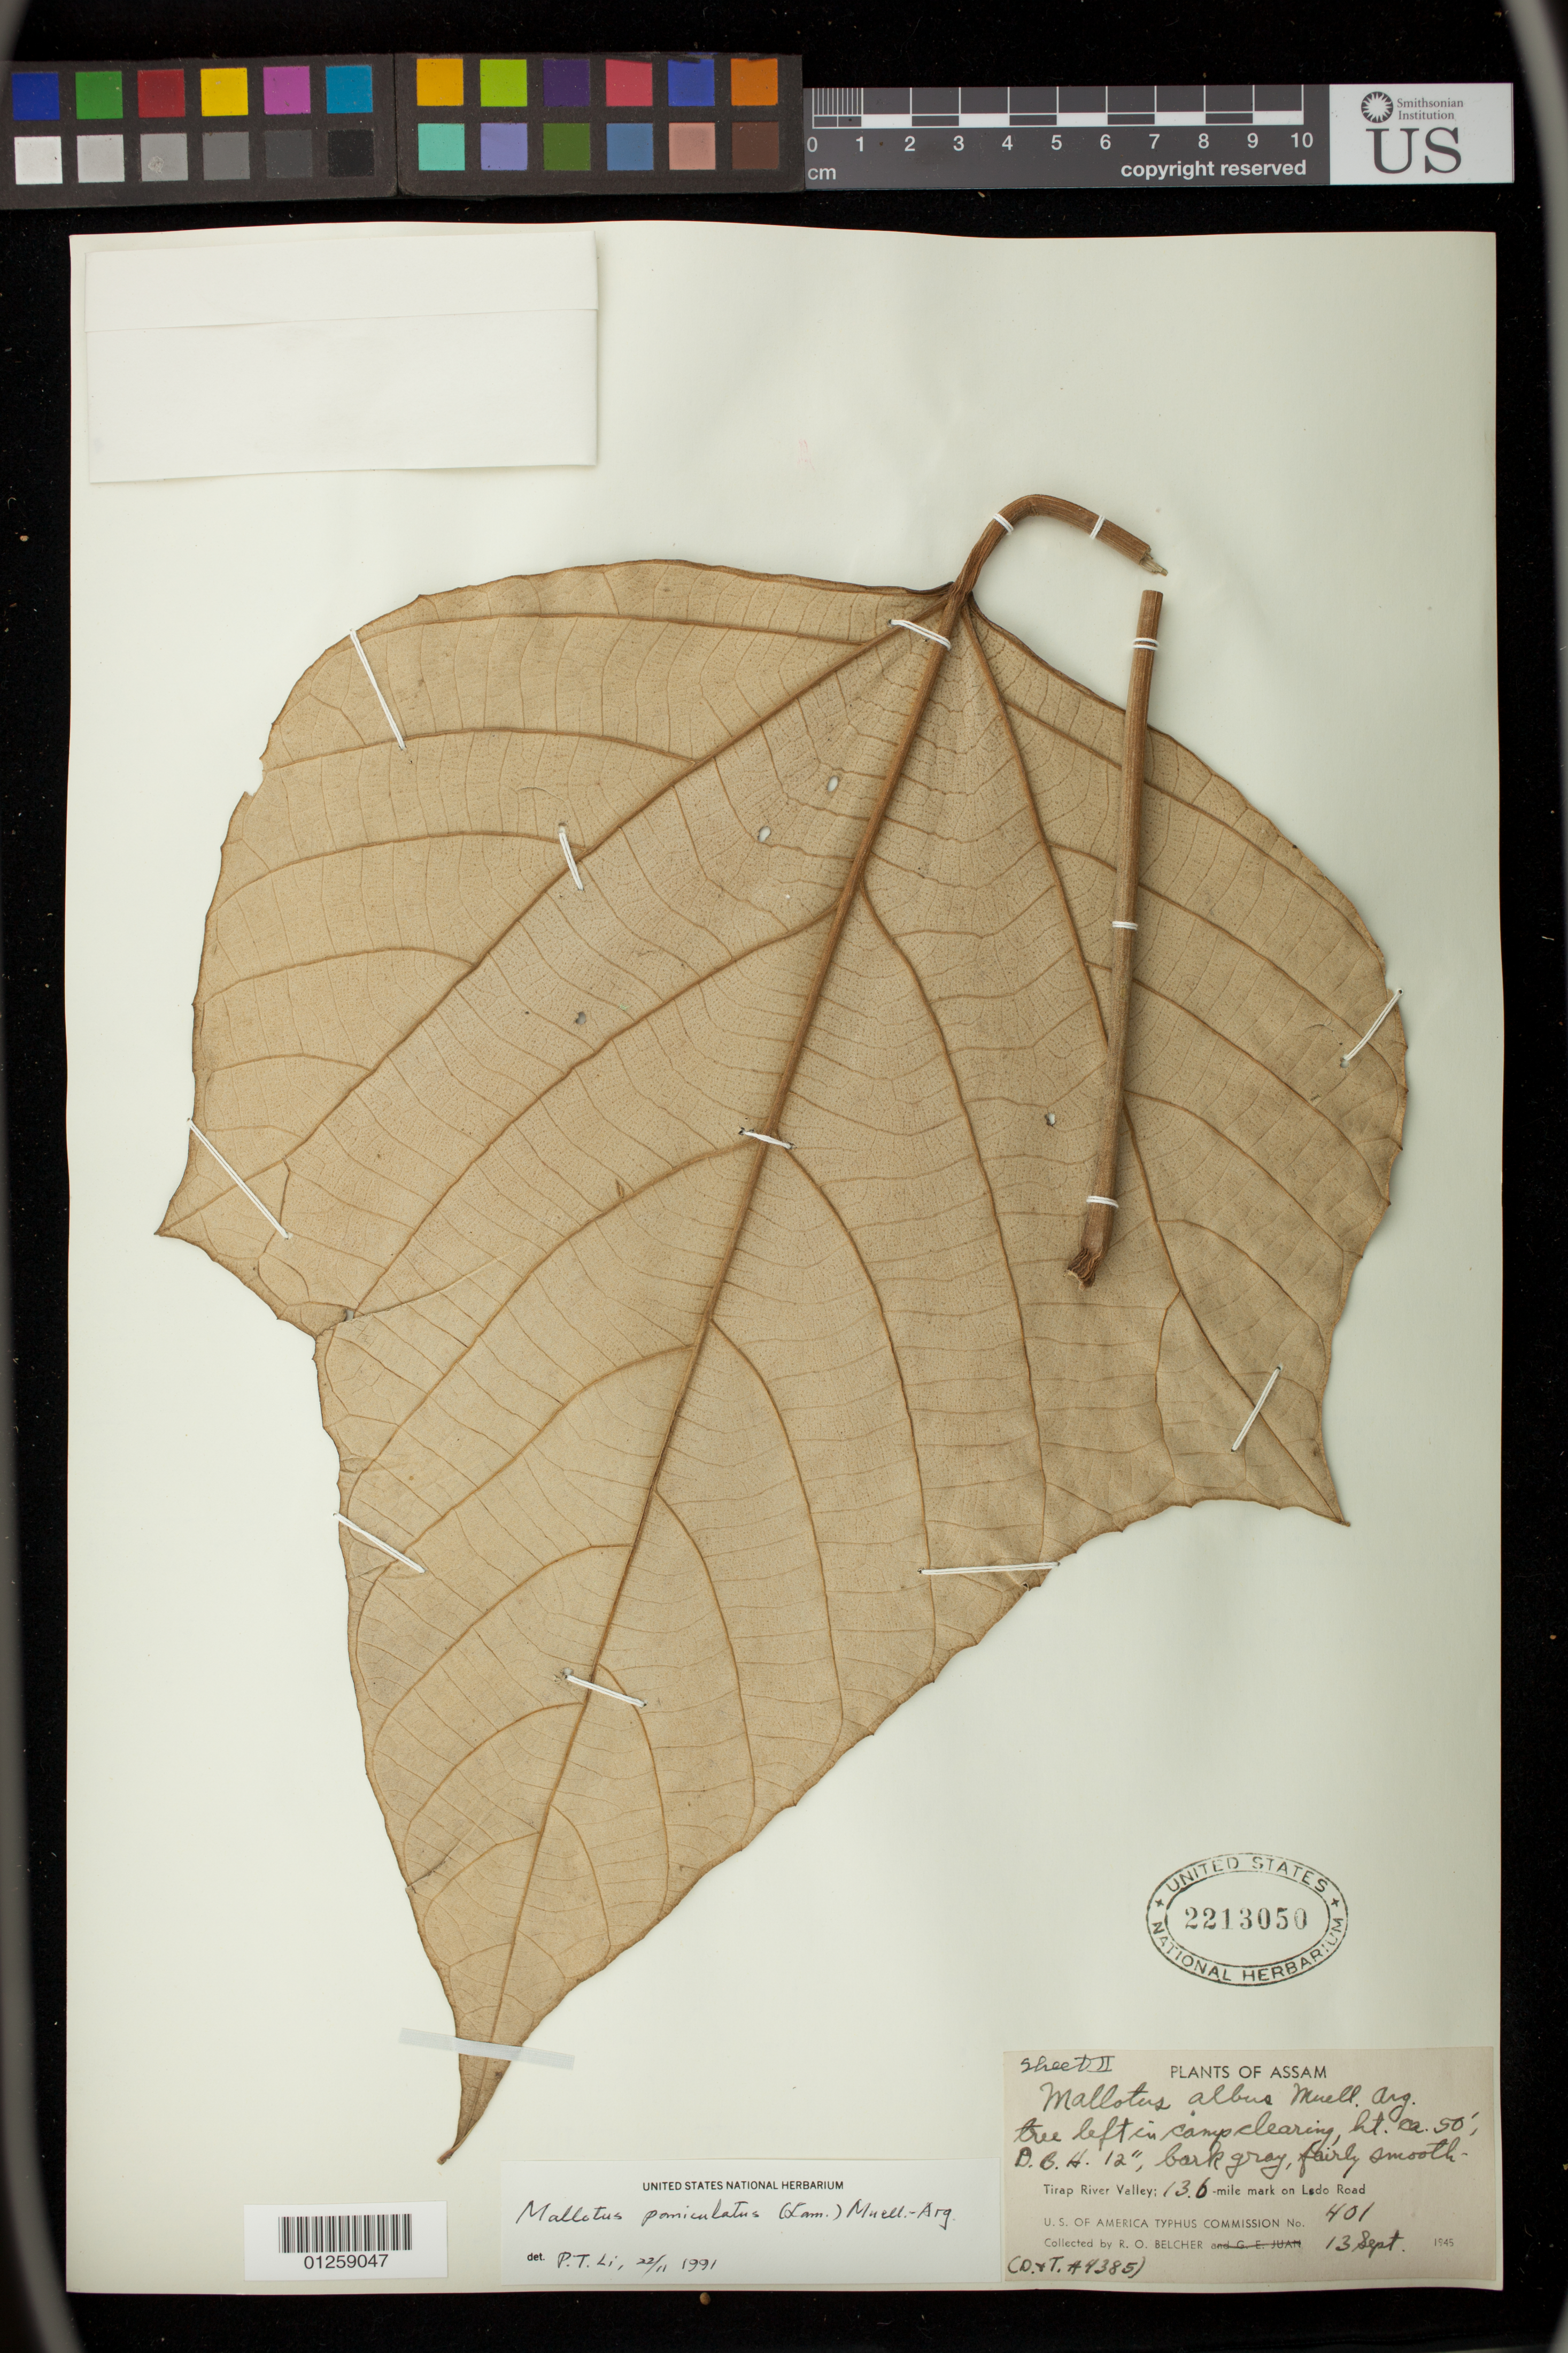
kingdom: Plantae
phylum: Tracheophyta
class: Magnoliopsida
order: Malpighiales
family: Euphorbiaceae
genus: Mallotus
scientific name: Mallotus paniculatus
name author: (Lam.) Müll. Arg.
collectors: R. Belcher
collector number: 4385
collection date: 1945-09-13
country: India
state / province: Assam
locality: Tirap River Valley; 13.6 mile mark on Ledo Road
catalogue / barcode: US 2213050